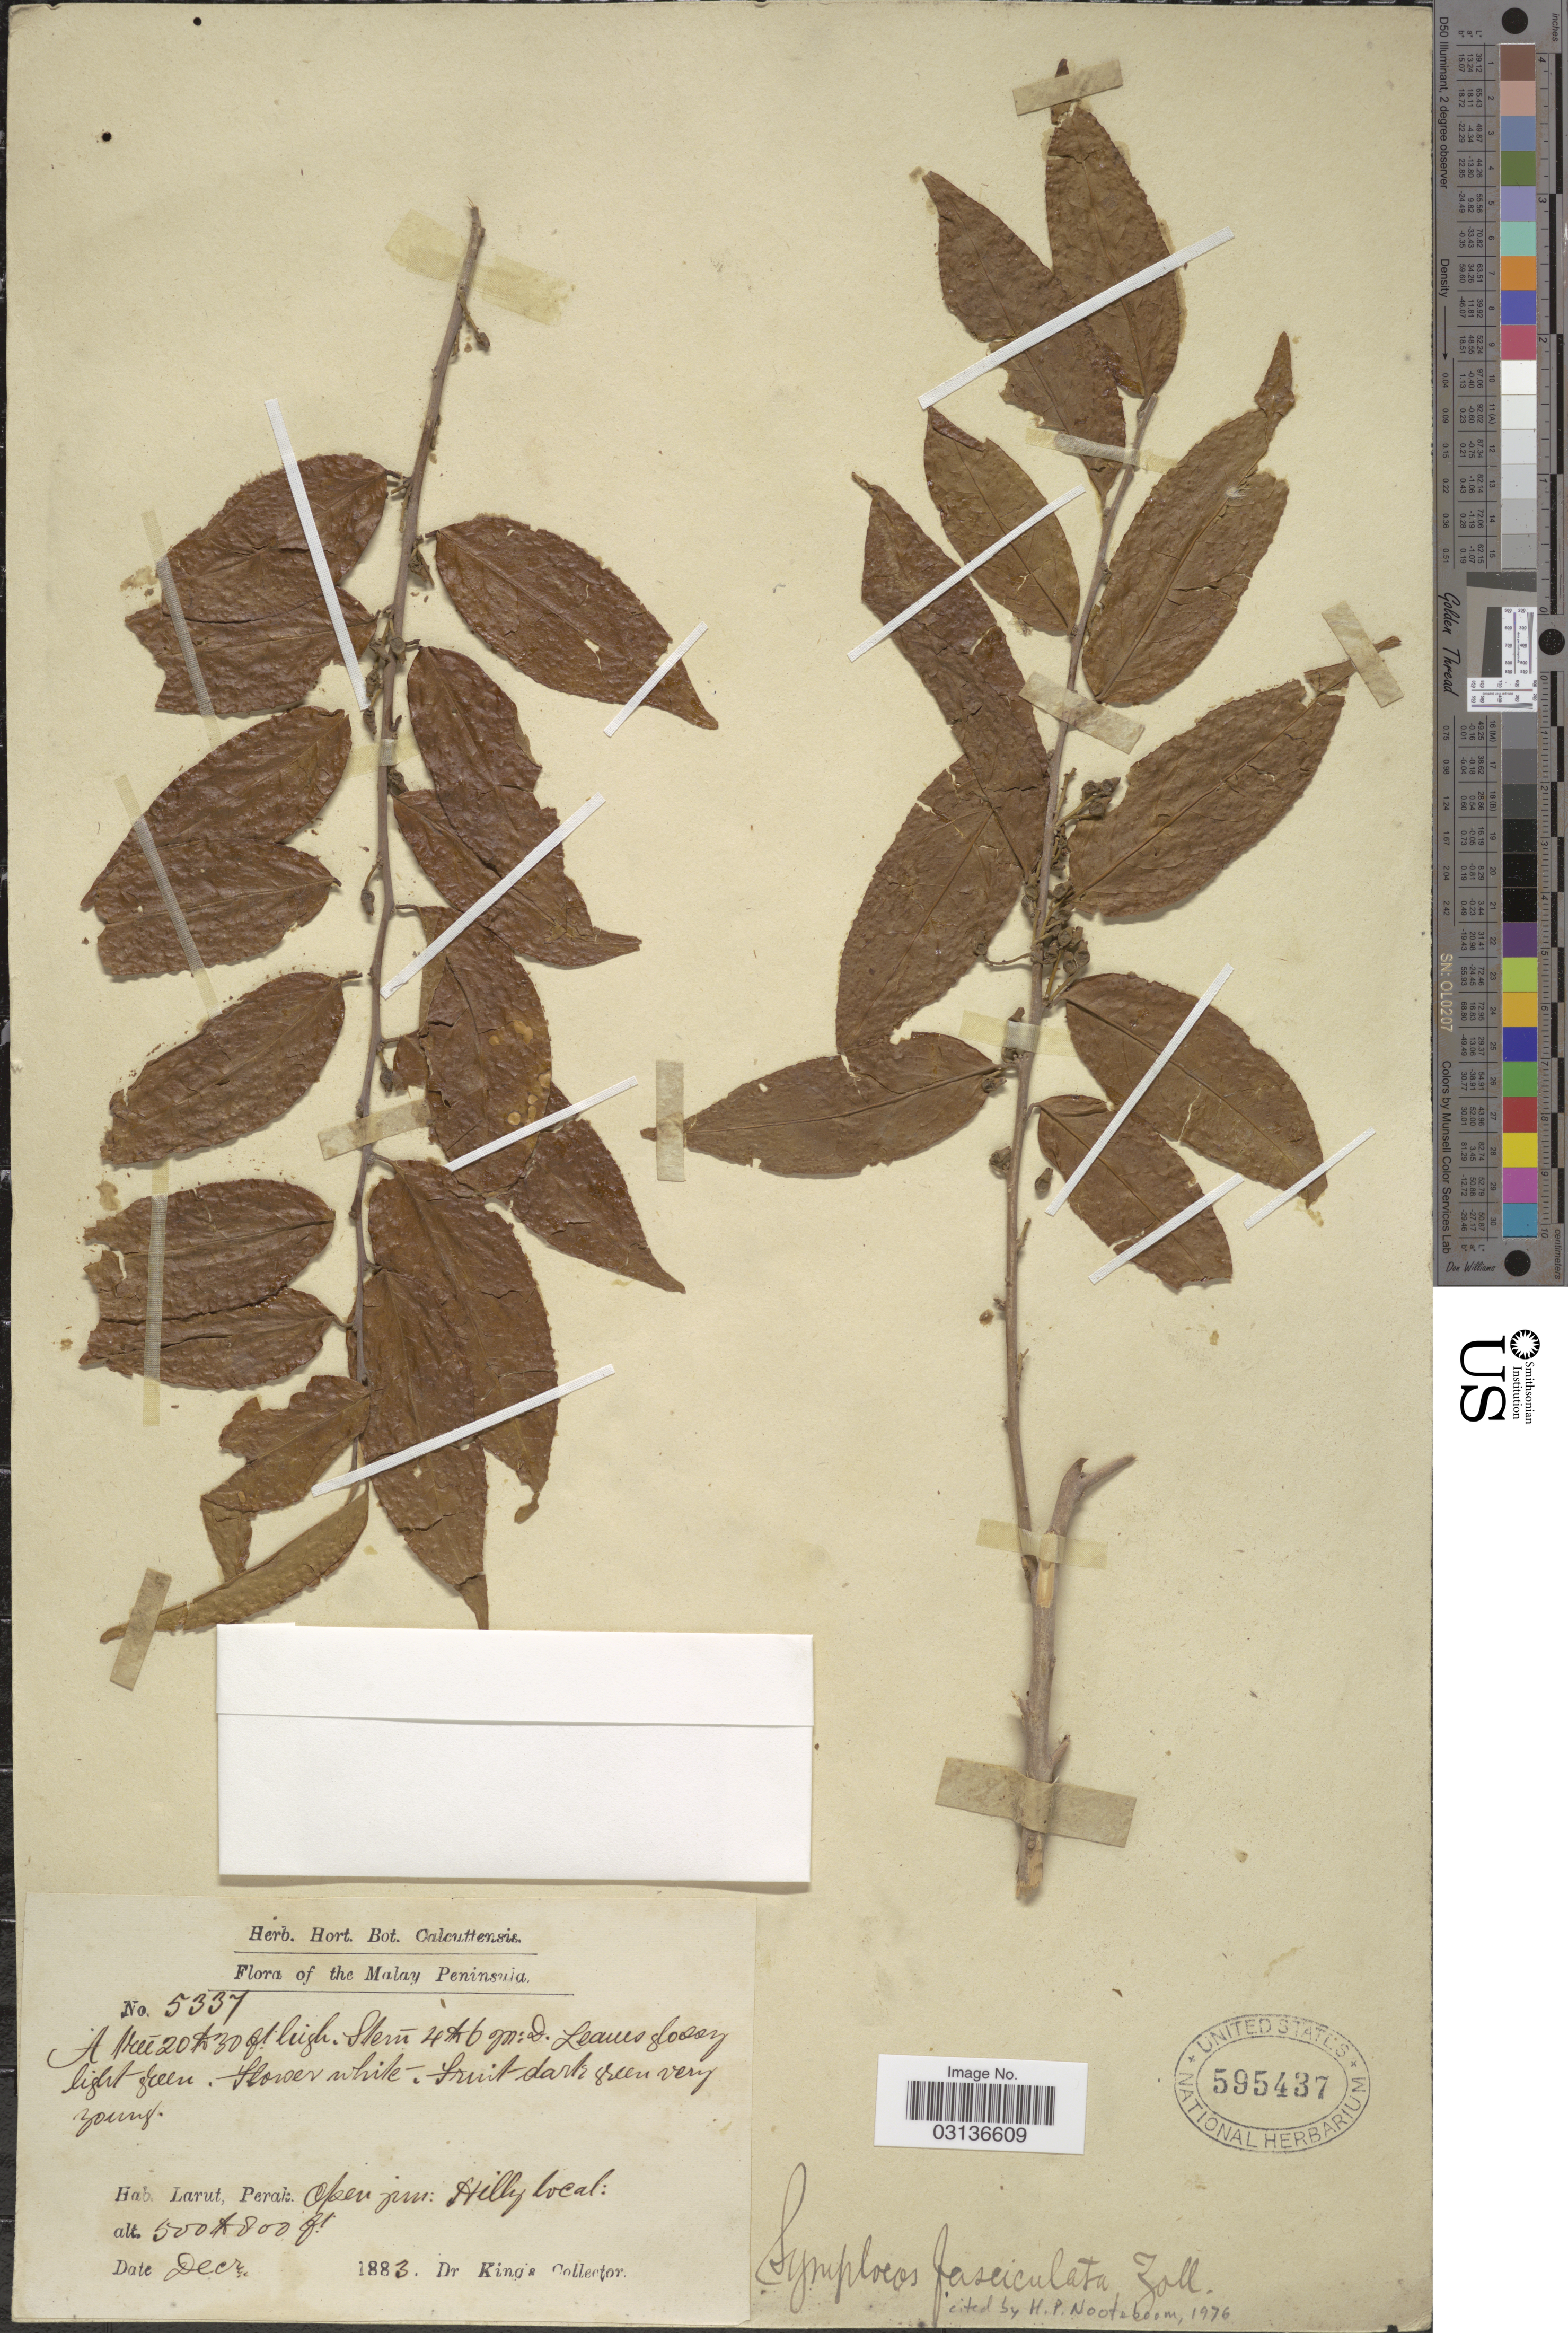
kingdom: Plantae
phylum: Tracheophyta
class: Magnoliopsida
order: Ericales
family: Symplocaceae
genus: Symplocos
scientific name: Symplocos fasciculata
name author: Zoll.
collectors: Dr. King's collector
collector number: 5337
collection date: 1883-12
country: Malaysia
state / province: Perak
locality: Malay Peninsula. Larut.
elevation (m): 152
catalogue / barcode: US 595437